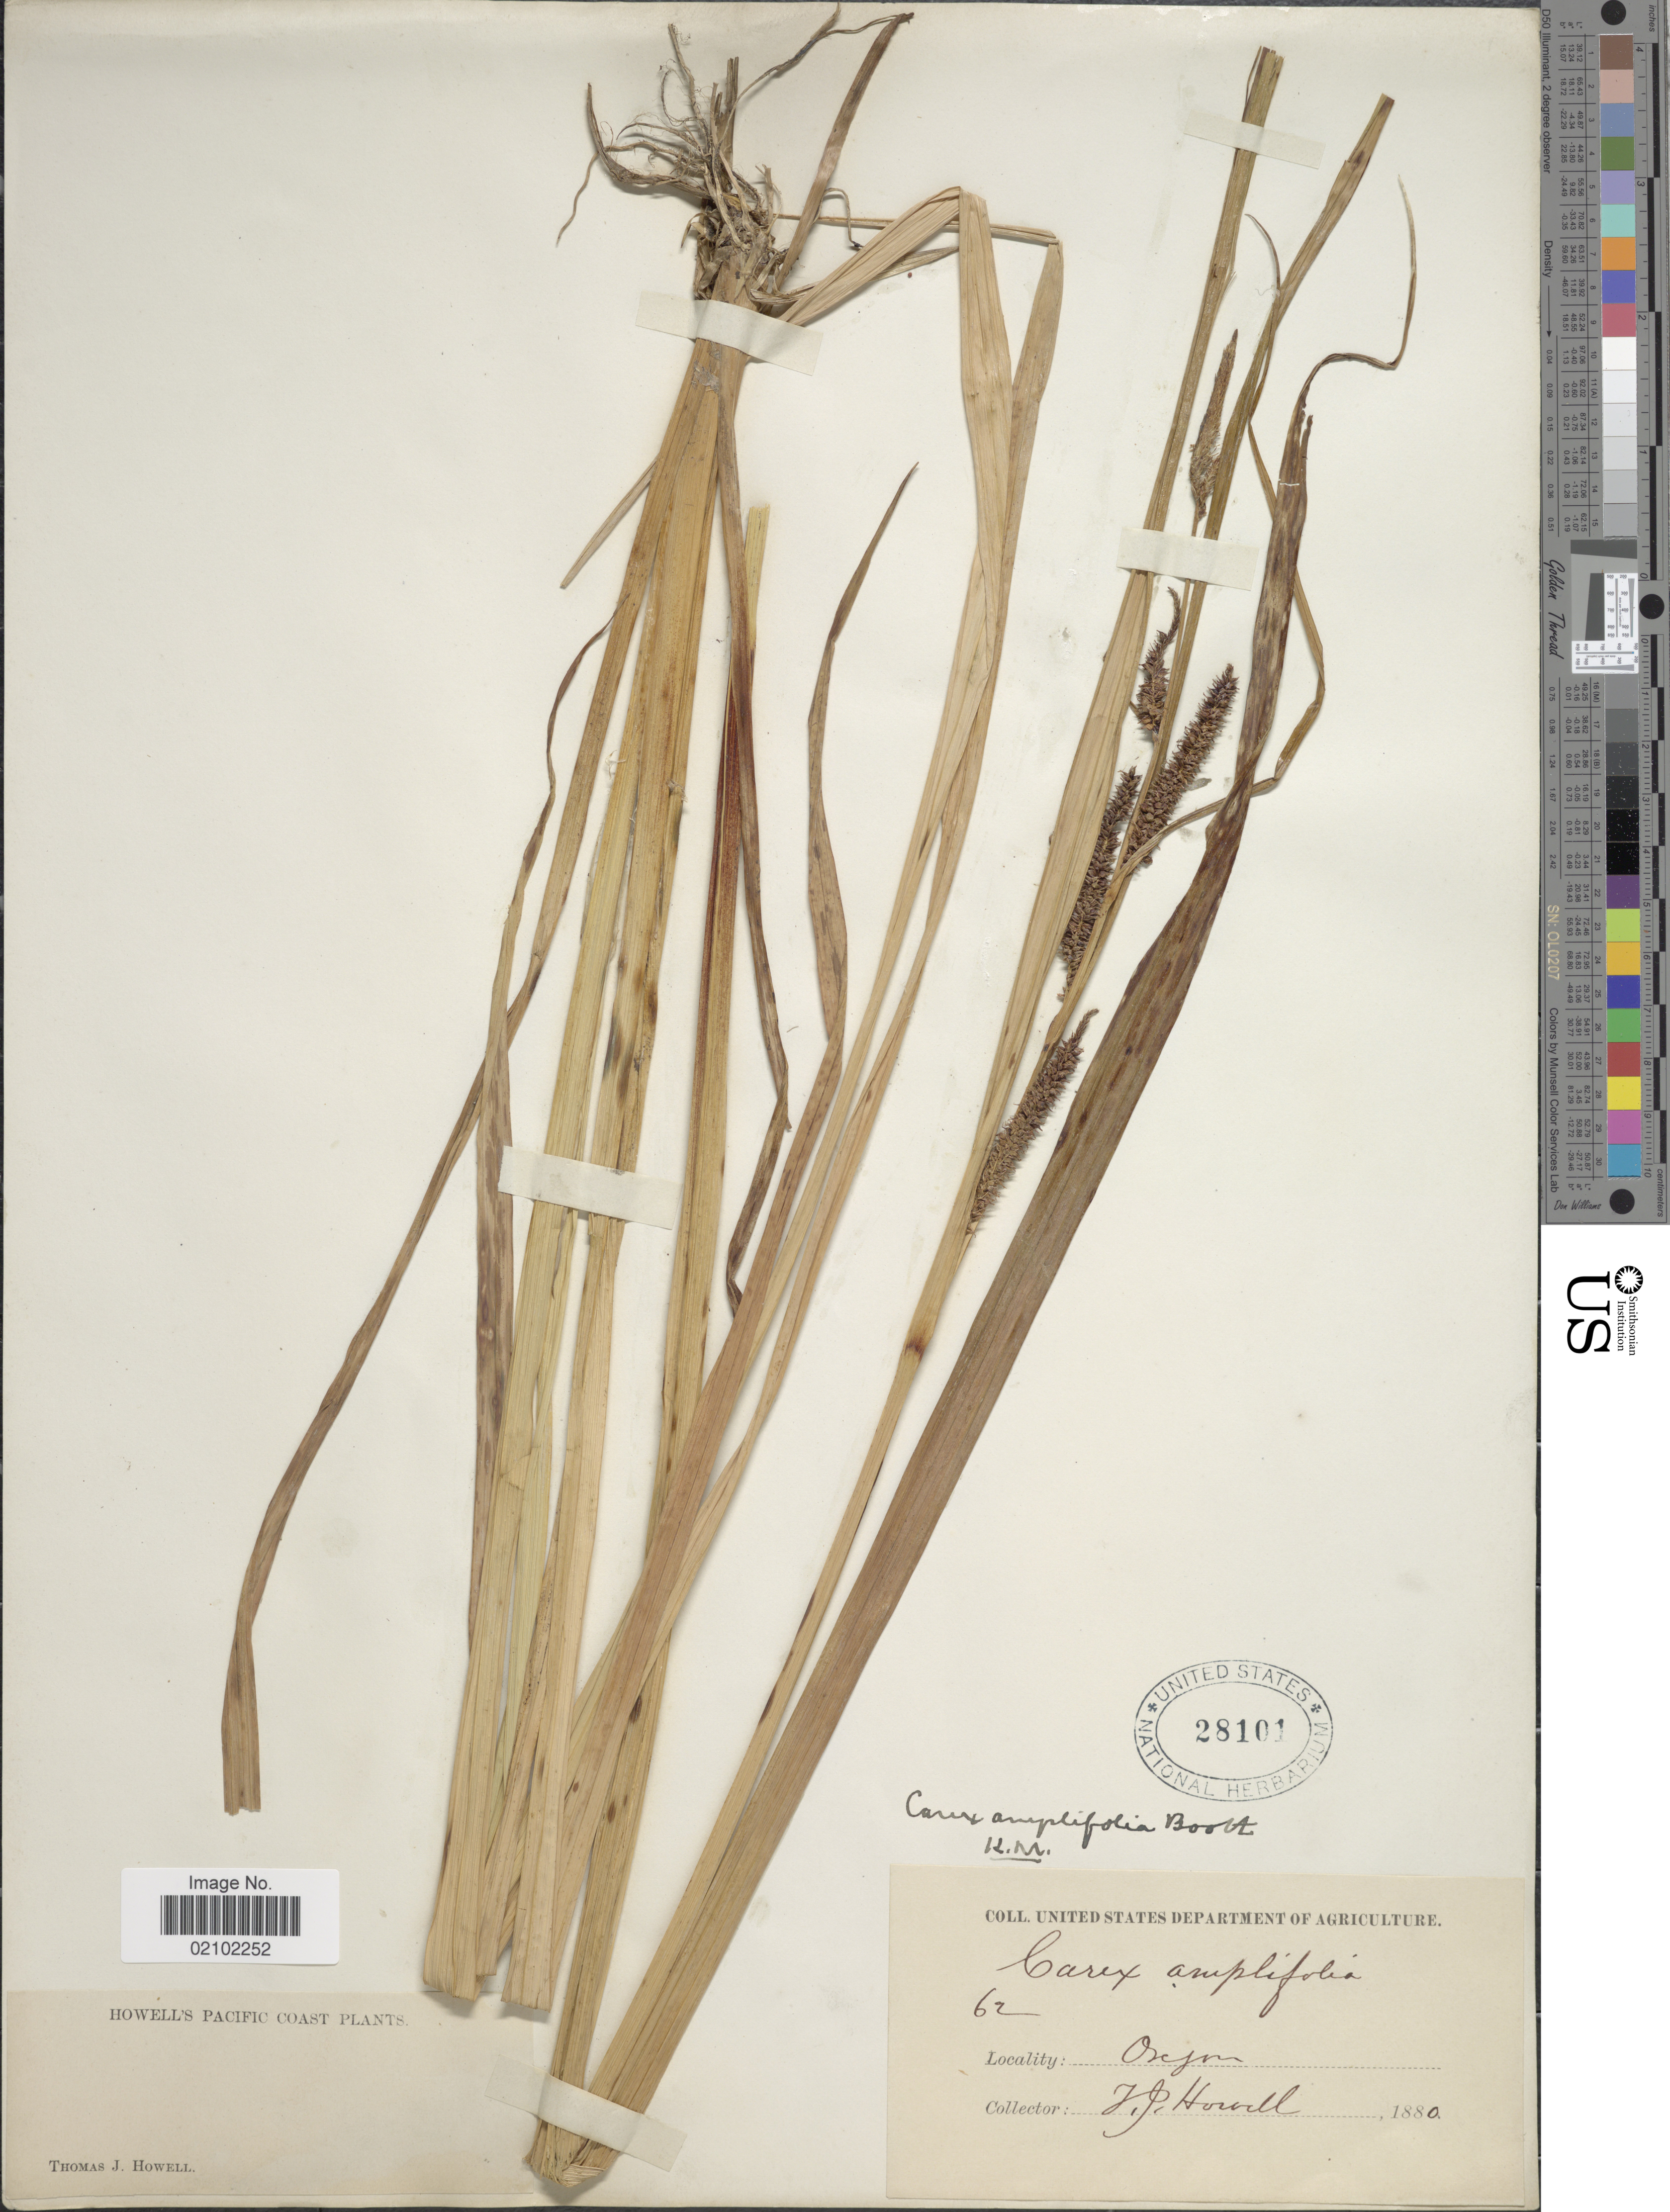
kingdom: Plantae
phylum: Tracheophyta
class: Liliopsida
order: Poales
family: Cyperaceae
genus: Carex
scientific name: Carex amplifolia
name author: Boott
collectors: T. J. Howell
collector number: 62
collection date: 1880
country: United States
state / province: Oregon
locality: Pacific Coast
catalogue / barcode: US 28101